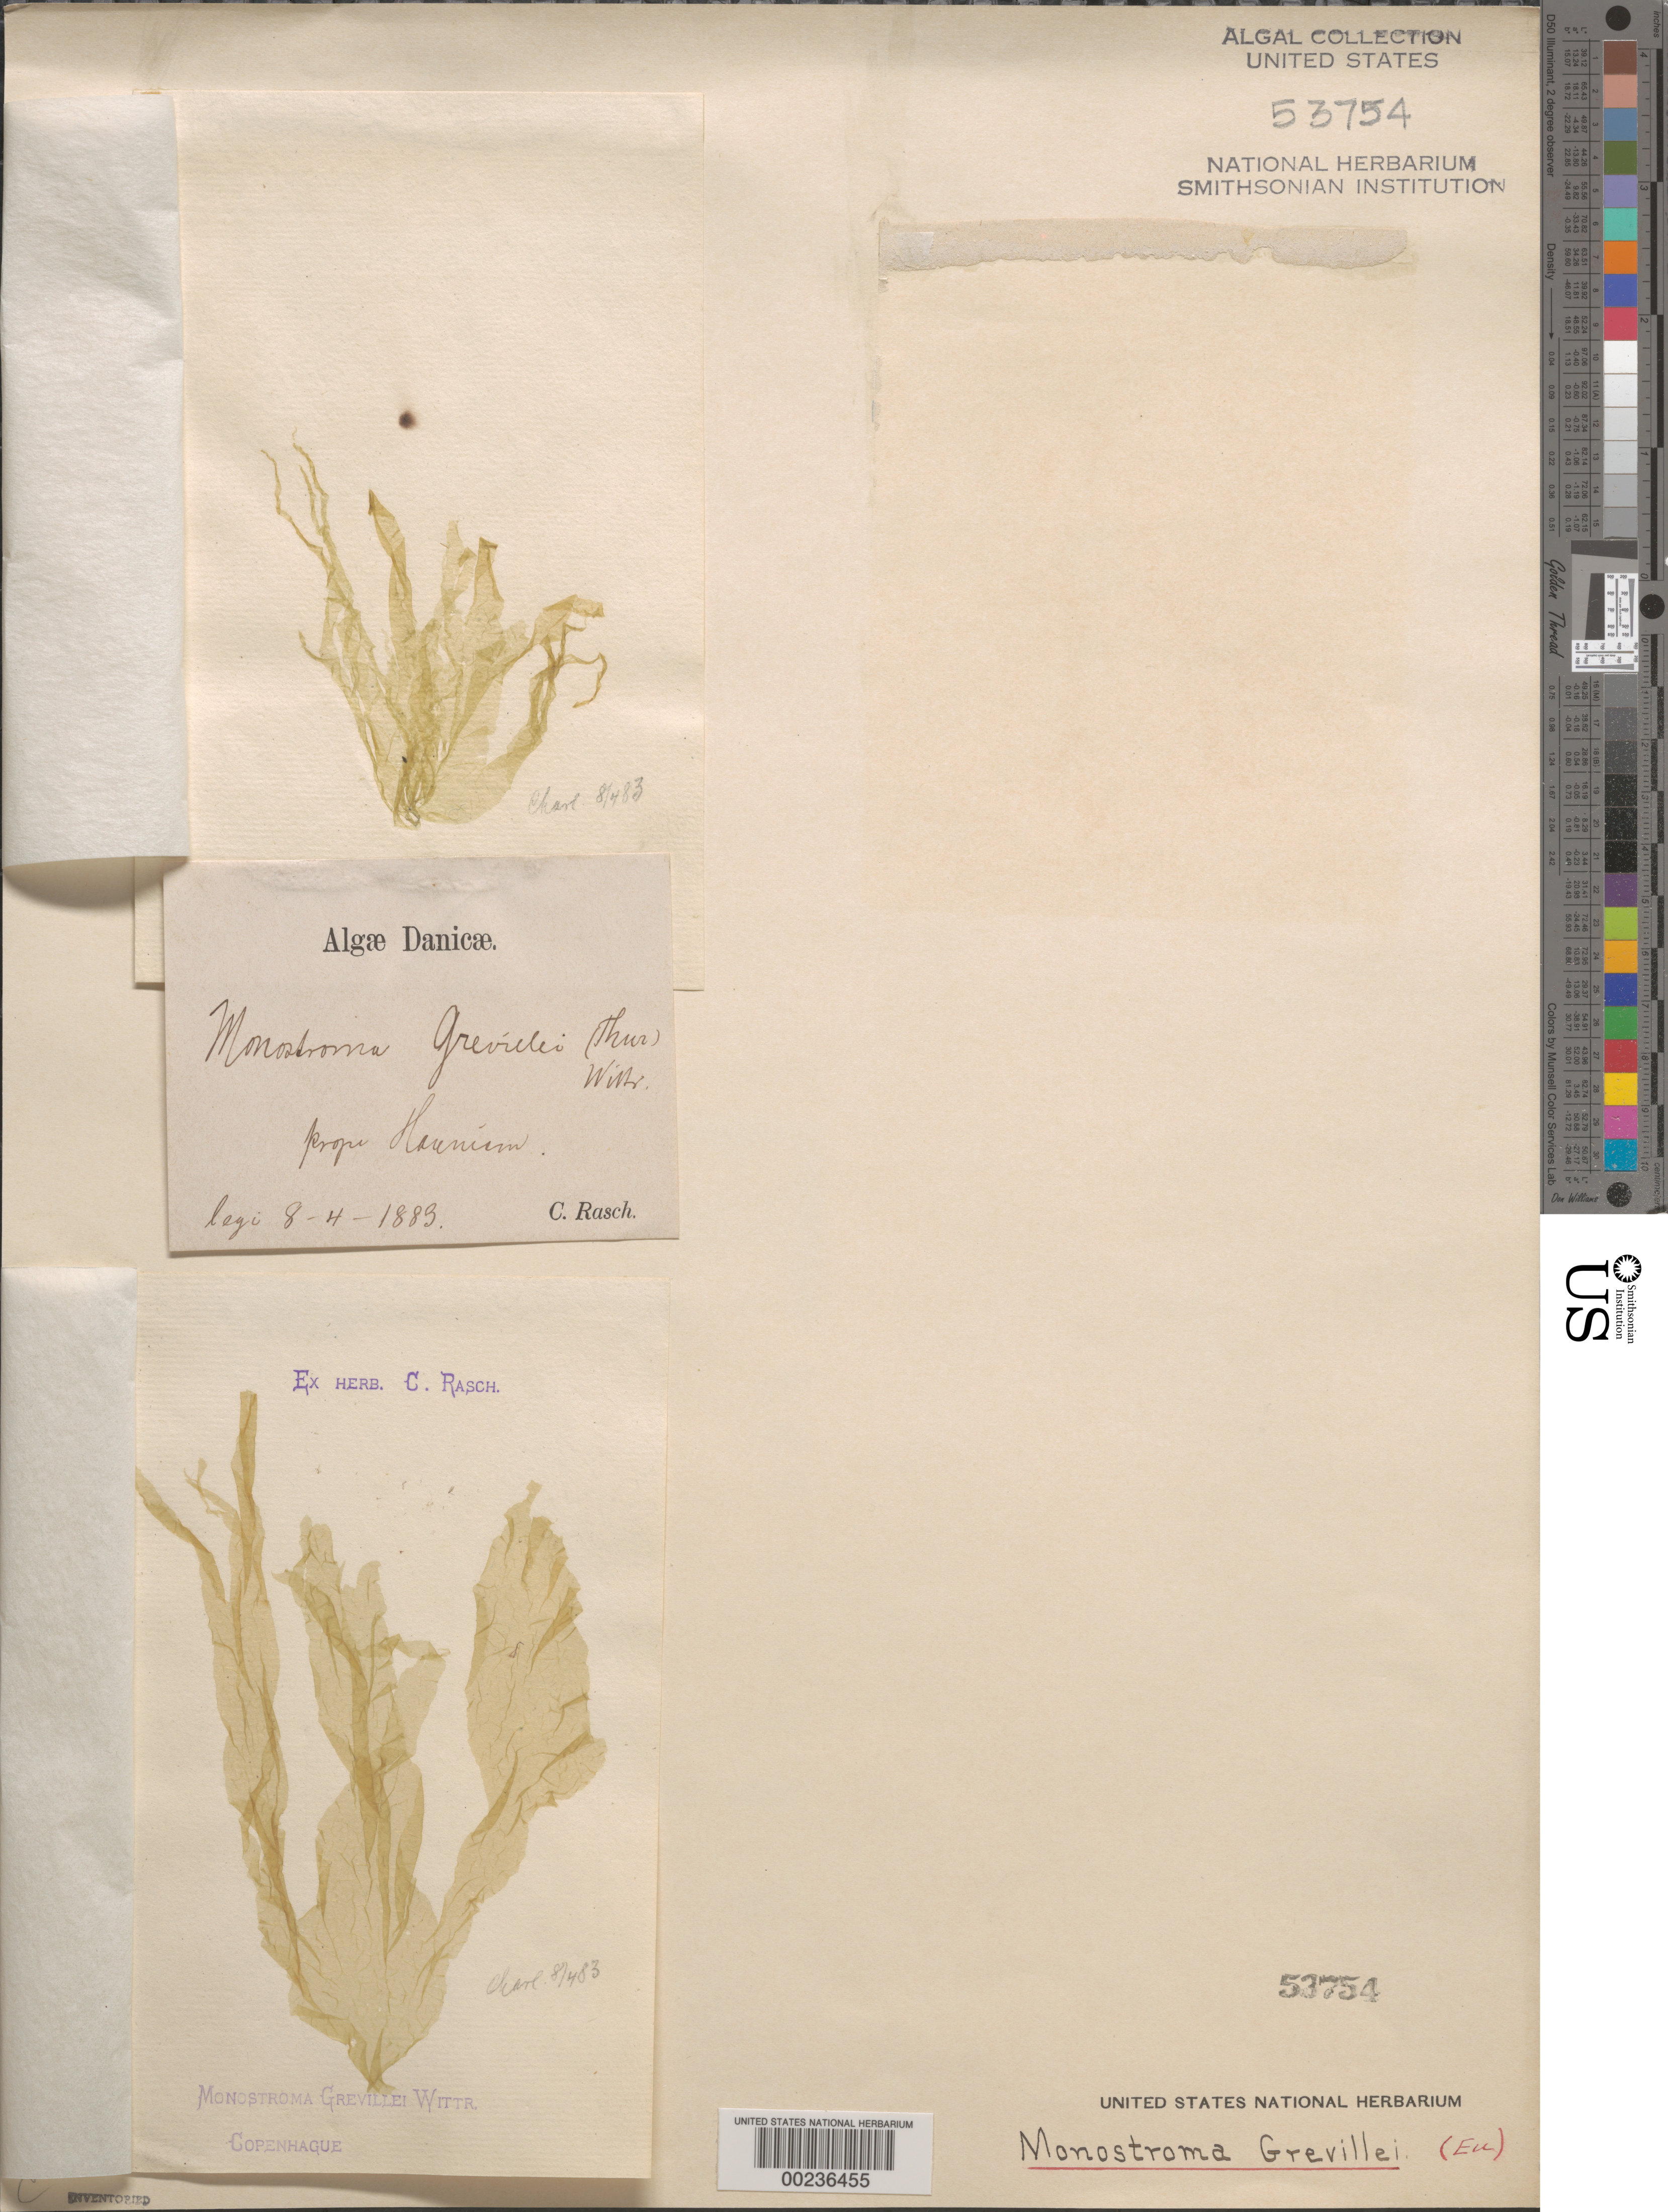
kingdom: Plantae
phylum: Chlorophyta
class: Ulvophyceae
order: Ulvales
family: Monostromataceae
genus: Monostroma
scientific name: Monostroma grevillei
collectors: C. Rasch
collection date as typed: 08 Apr 1883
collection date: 1883-04-08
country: Denmark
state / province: Hovedstaden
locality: Near Copenhagen (Hafnia)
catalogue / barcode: US 53754